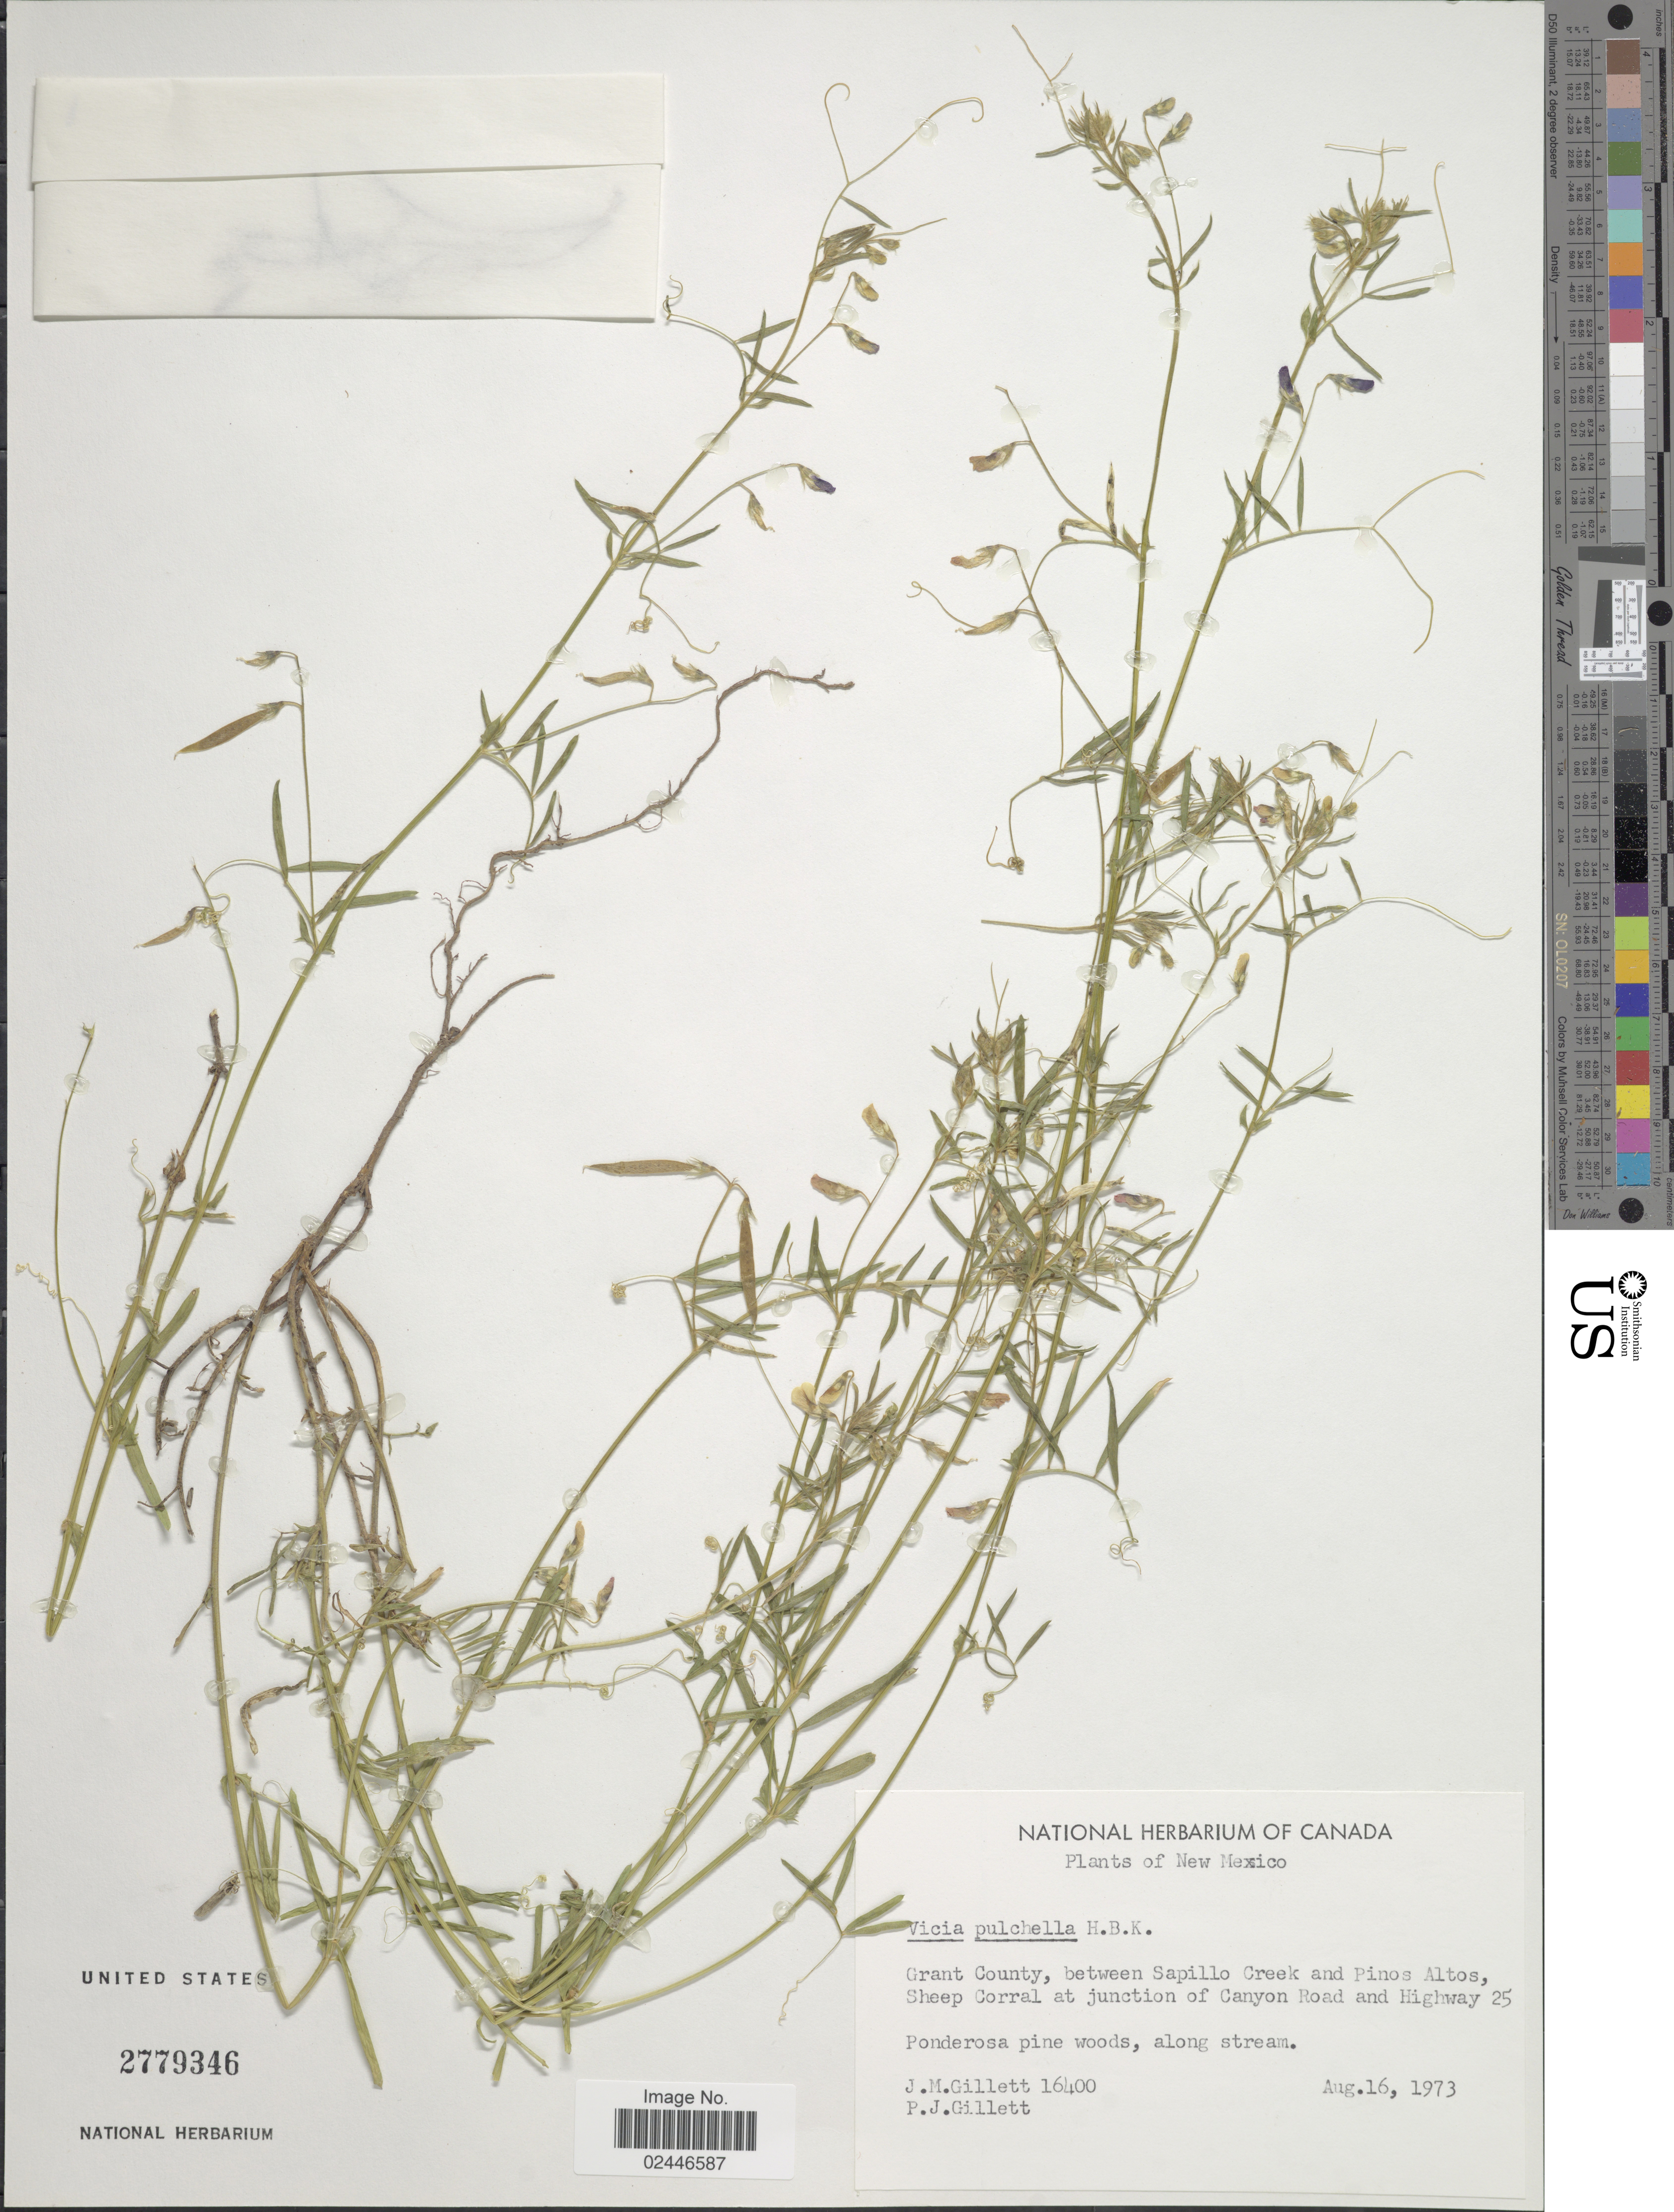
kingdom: Plantae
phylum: Tracheophyta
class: Magnoliopsida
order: Fabales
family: Fabaceae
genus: Vicia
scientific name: Vicia pulchella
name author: Kunth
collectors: J. M. Gillett & P. Gillett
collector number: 16400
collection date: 1973-08-16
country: United States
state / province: New Mexico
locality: Grant County, between Sapillo Creek and Pinos Altos, Sheep Corral at junction of Canyon Road and Highway 25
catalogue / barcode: US 2779346